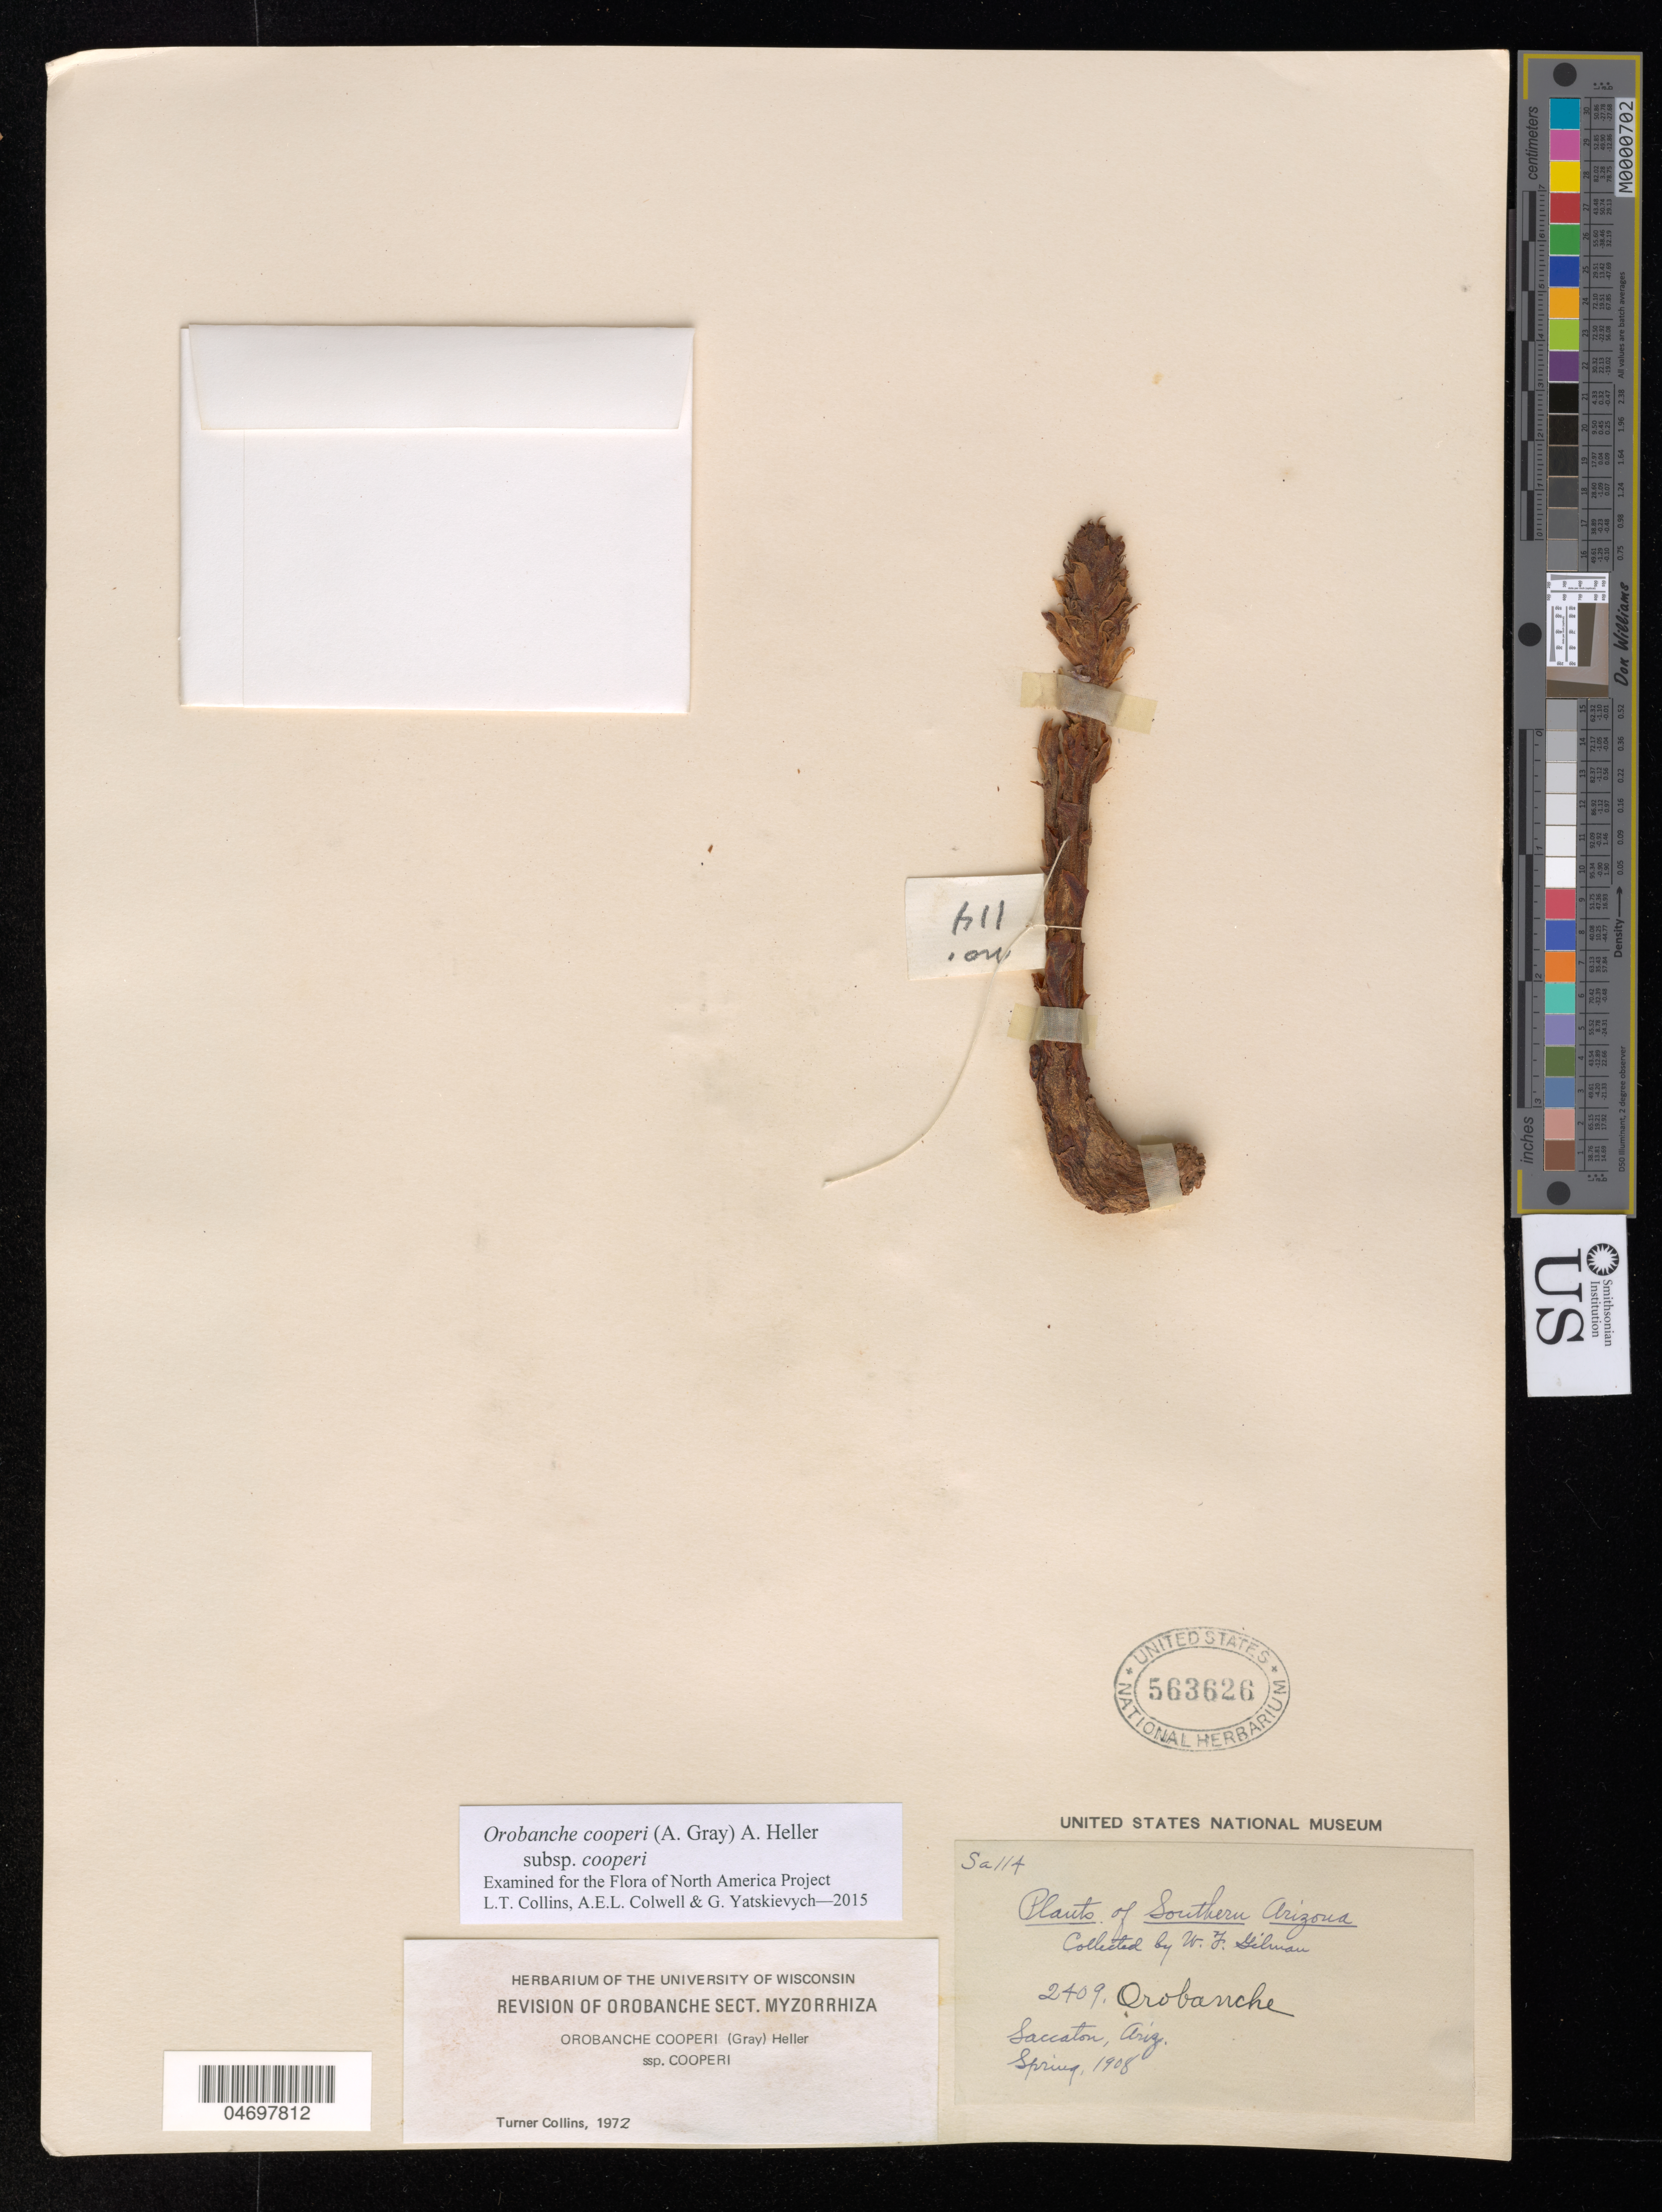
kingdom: Plantae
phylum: Tracheophyta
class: Magnoliopsida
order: Lamiales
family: Orobanchaceae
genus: Orobanche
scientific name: Orobanche cooperi subsp. cooperi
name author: (A. Gray) Heller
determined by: Collins, L. T.; Colwell, A. E.; Yatskievych, G. A.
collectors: M. F. Gilman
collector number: Sa 114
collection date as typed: Spring 1908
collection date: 1908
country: United States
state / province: Arizona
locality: Sacaton.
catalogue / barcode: US 563626